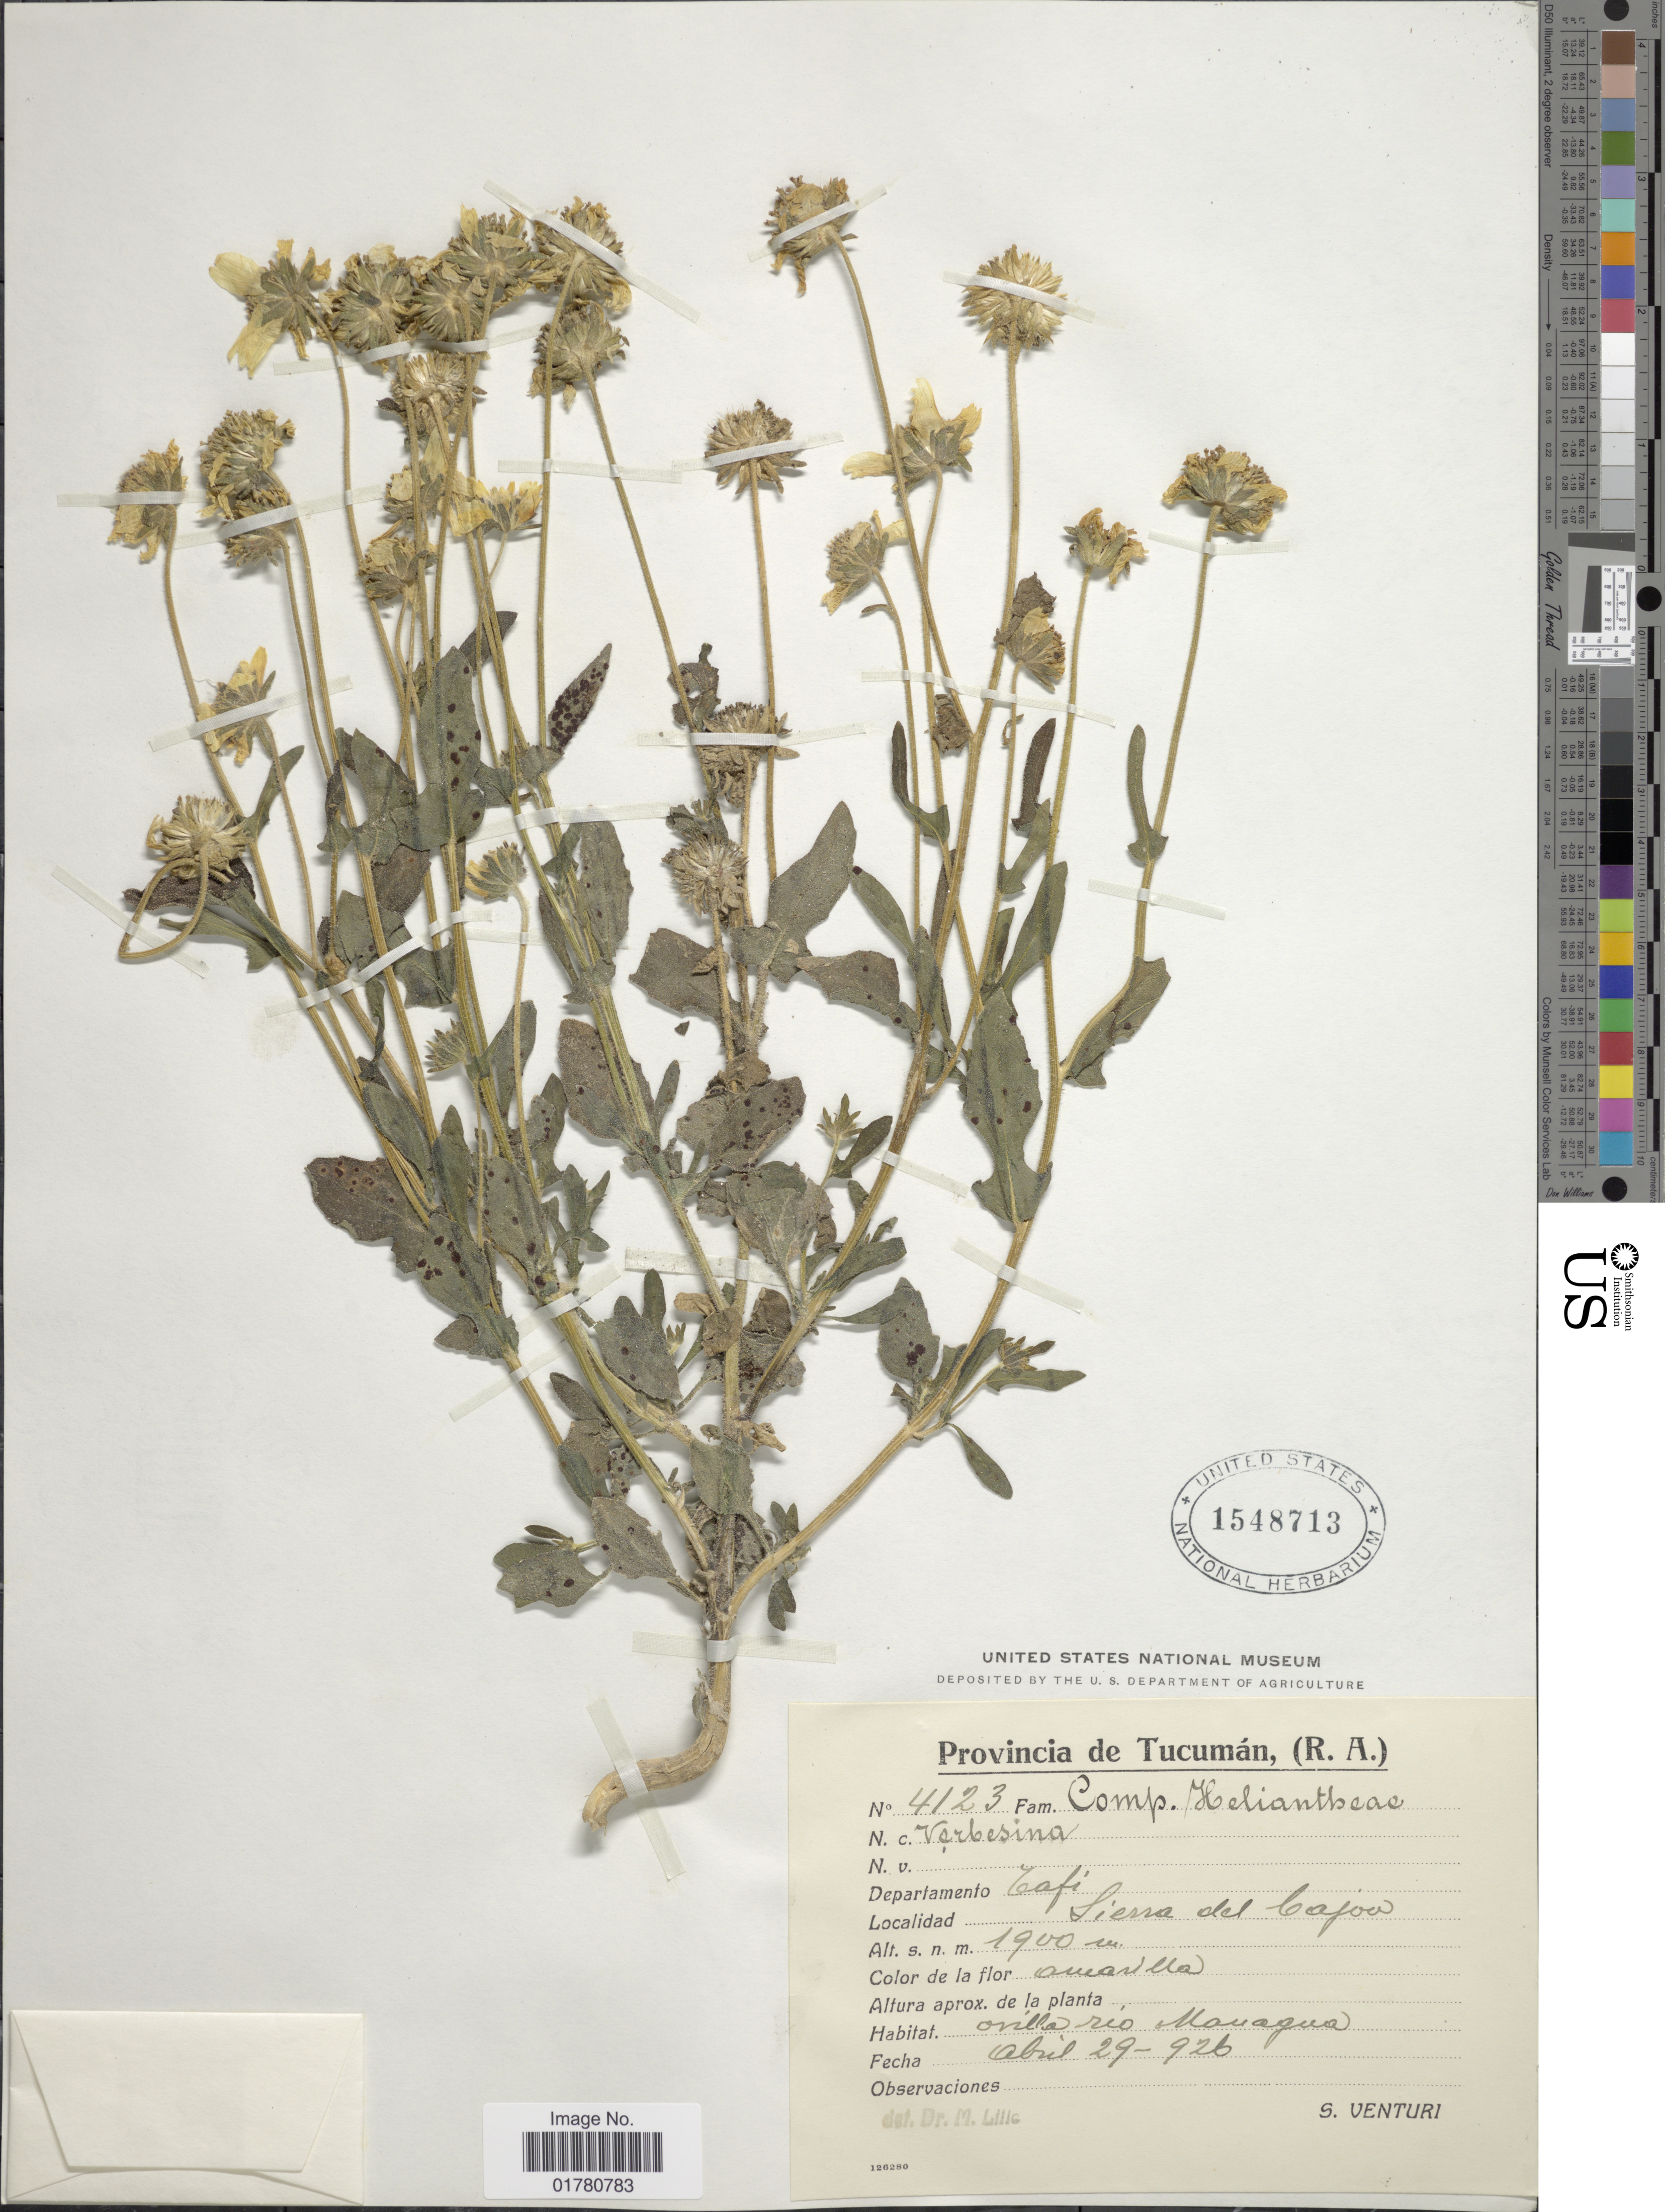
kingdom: Plantae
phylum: Tracheophyta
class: Magnoliopsida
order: Asterales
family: Asteraceae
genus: Verbesina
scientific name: Verbesina encelioides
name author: (Cav.) Benth. & Hook. ex A. Gray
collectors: S. Venturi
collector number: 4123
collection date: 1926-04-29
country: Argentina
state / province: Tucumán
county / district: Tafí Viejo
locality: Sierra del Cajón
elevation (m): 1900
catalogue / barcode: US 15487136